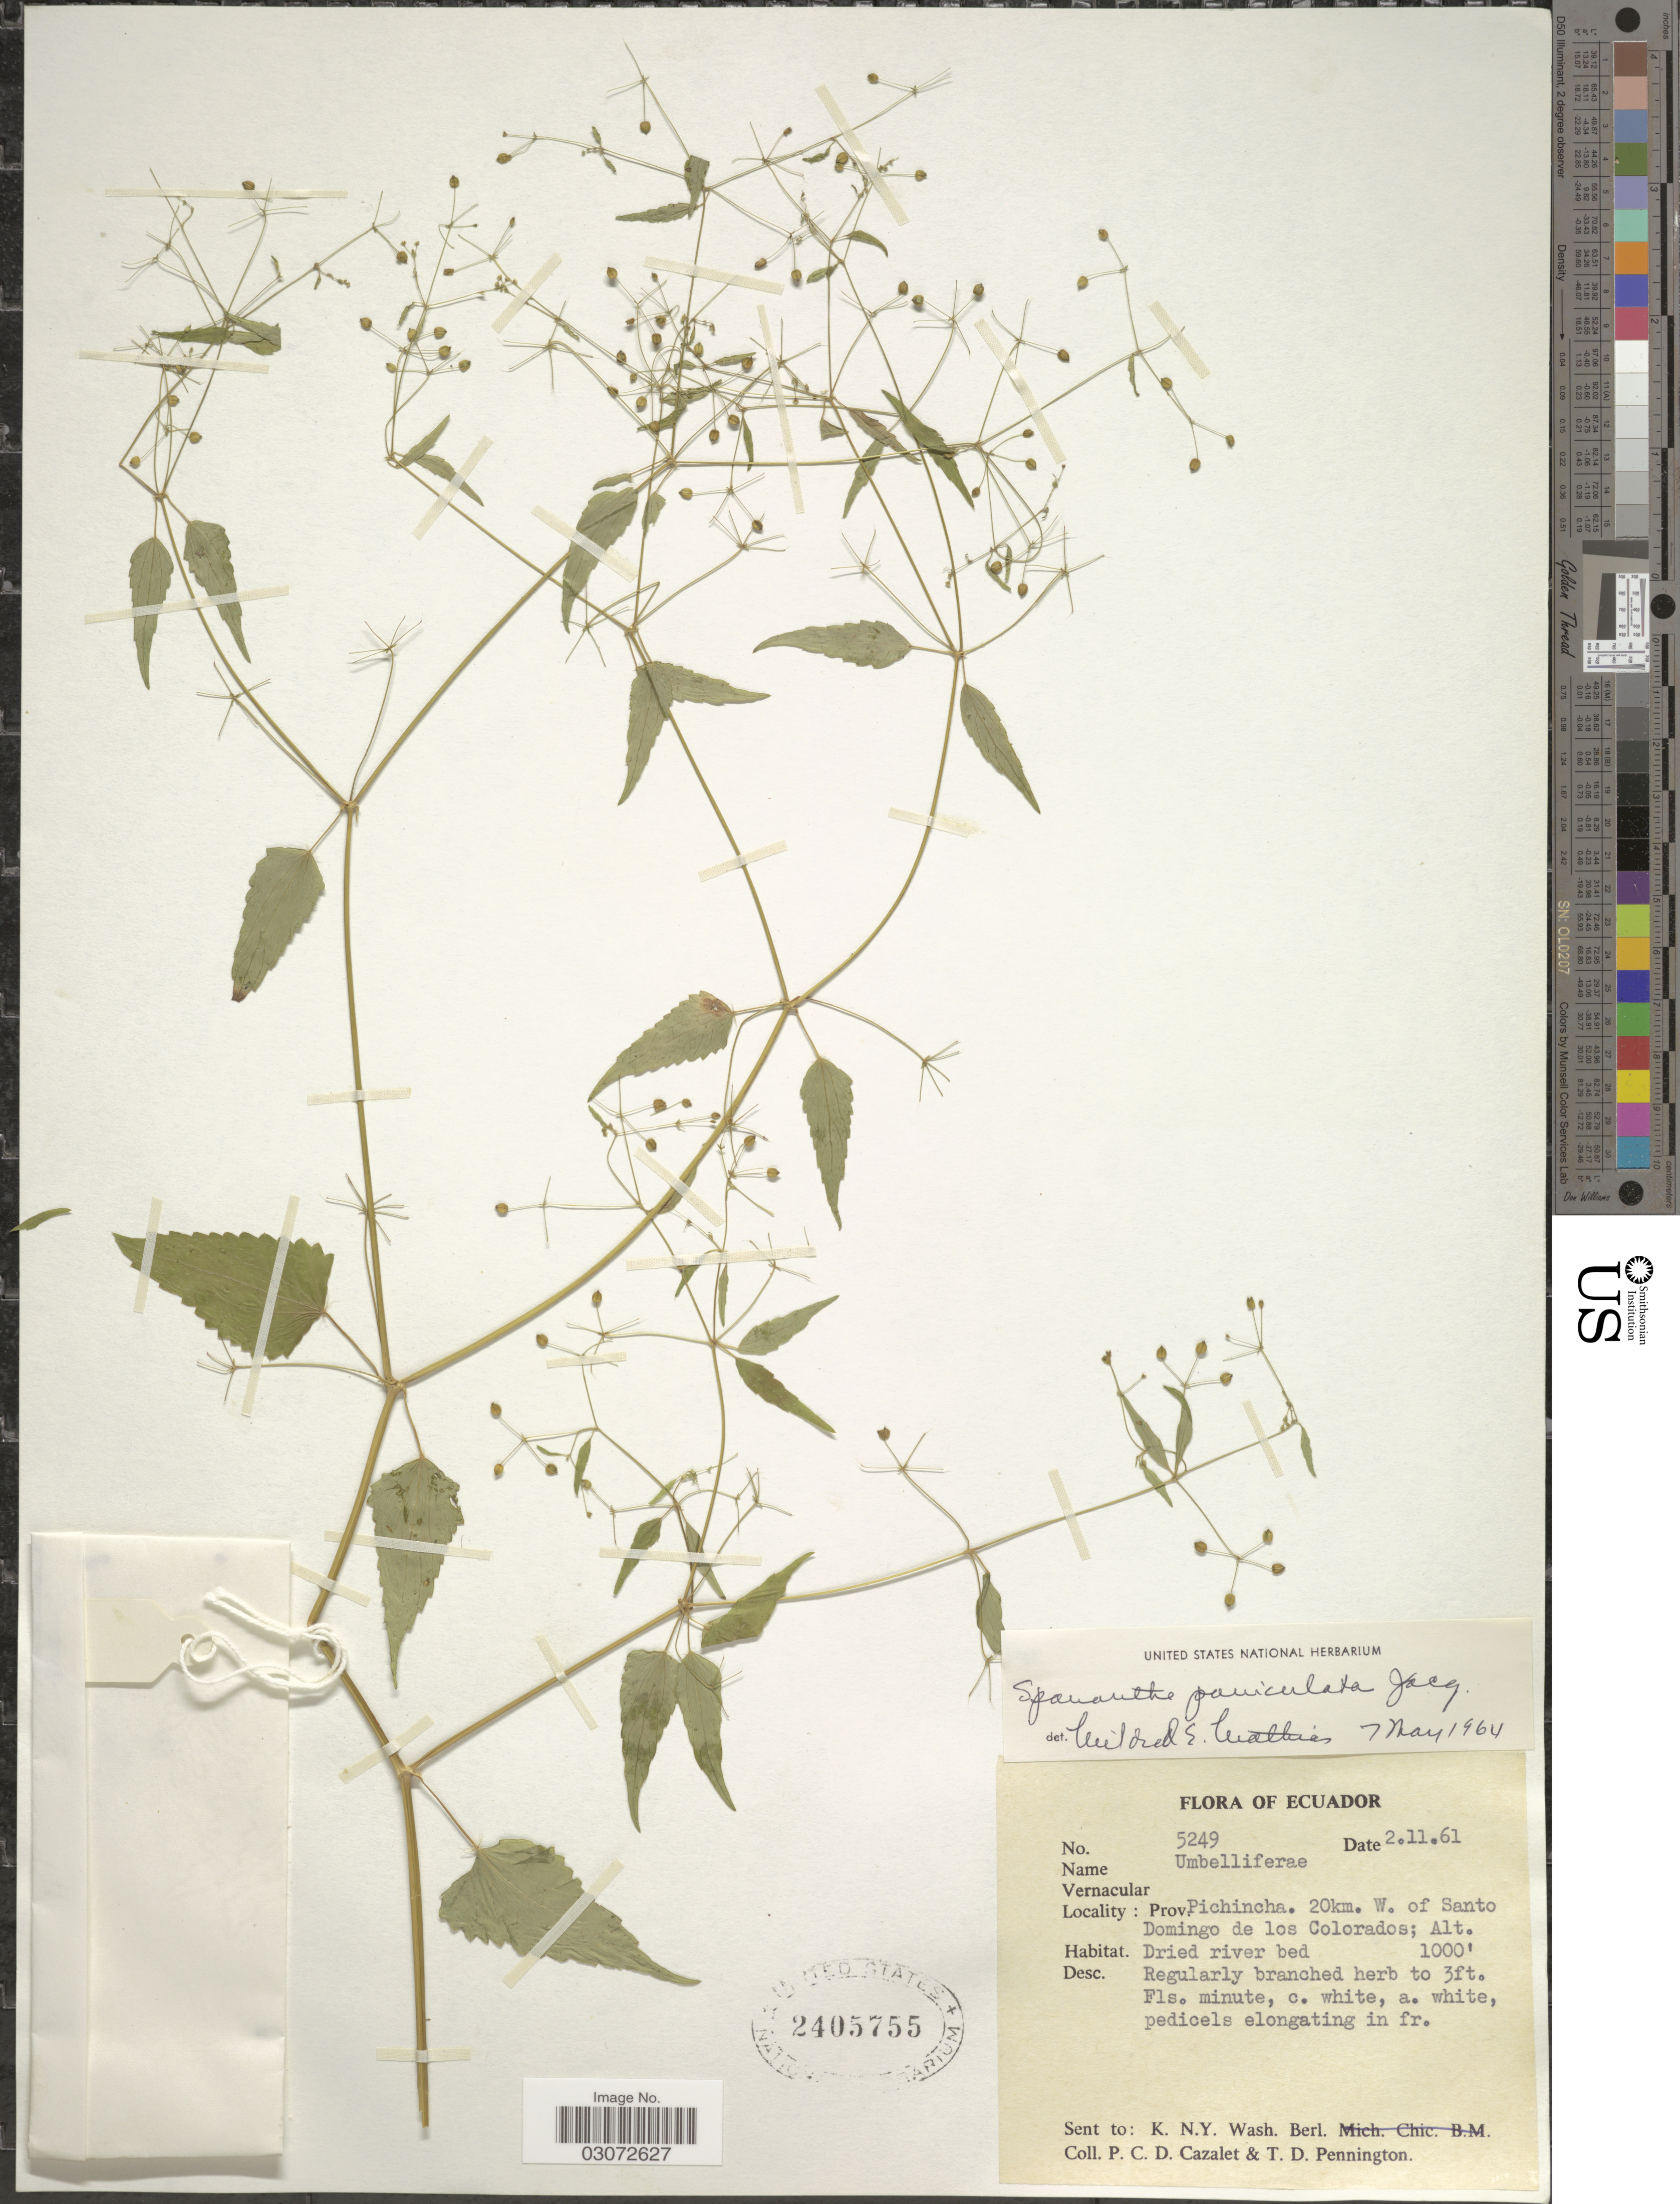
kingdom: Plantae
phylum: Tracheophyta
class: Magnoliopsida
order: Apiales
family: Apiaceae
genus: Spananthe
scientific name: Spananthe paniculata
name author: Jacq.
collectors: P. C. D. Cazalet & T. D. Pennington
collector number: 5249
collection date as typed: Transcribed d/m/y: 2/11/61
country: Ecuador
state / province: Pichincha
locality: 20 km. W. of Santo Domingo de los Colorados.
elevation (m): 305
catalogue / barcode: US 2405755